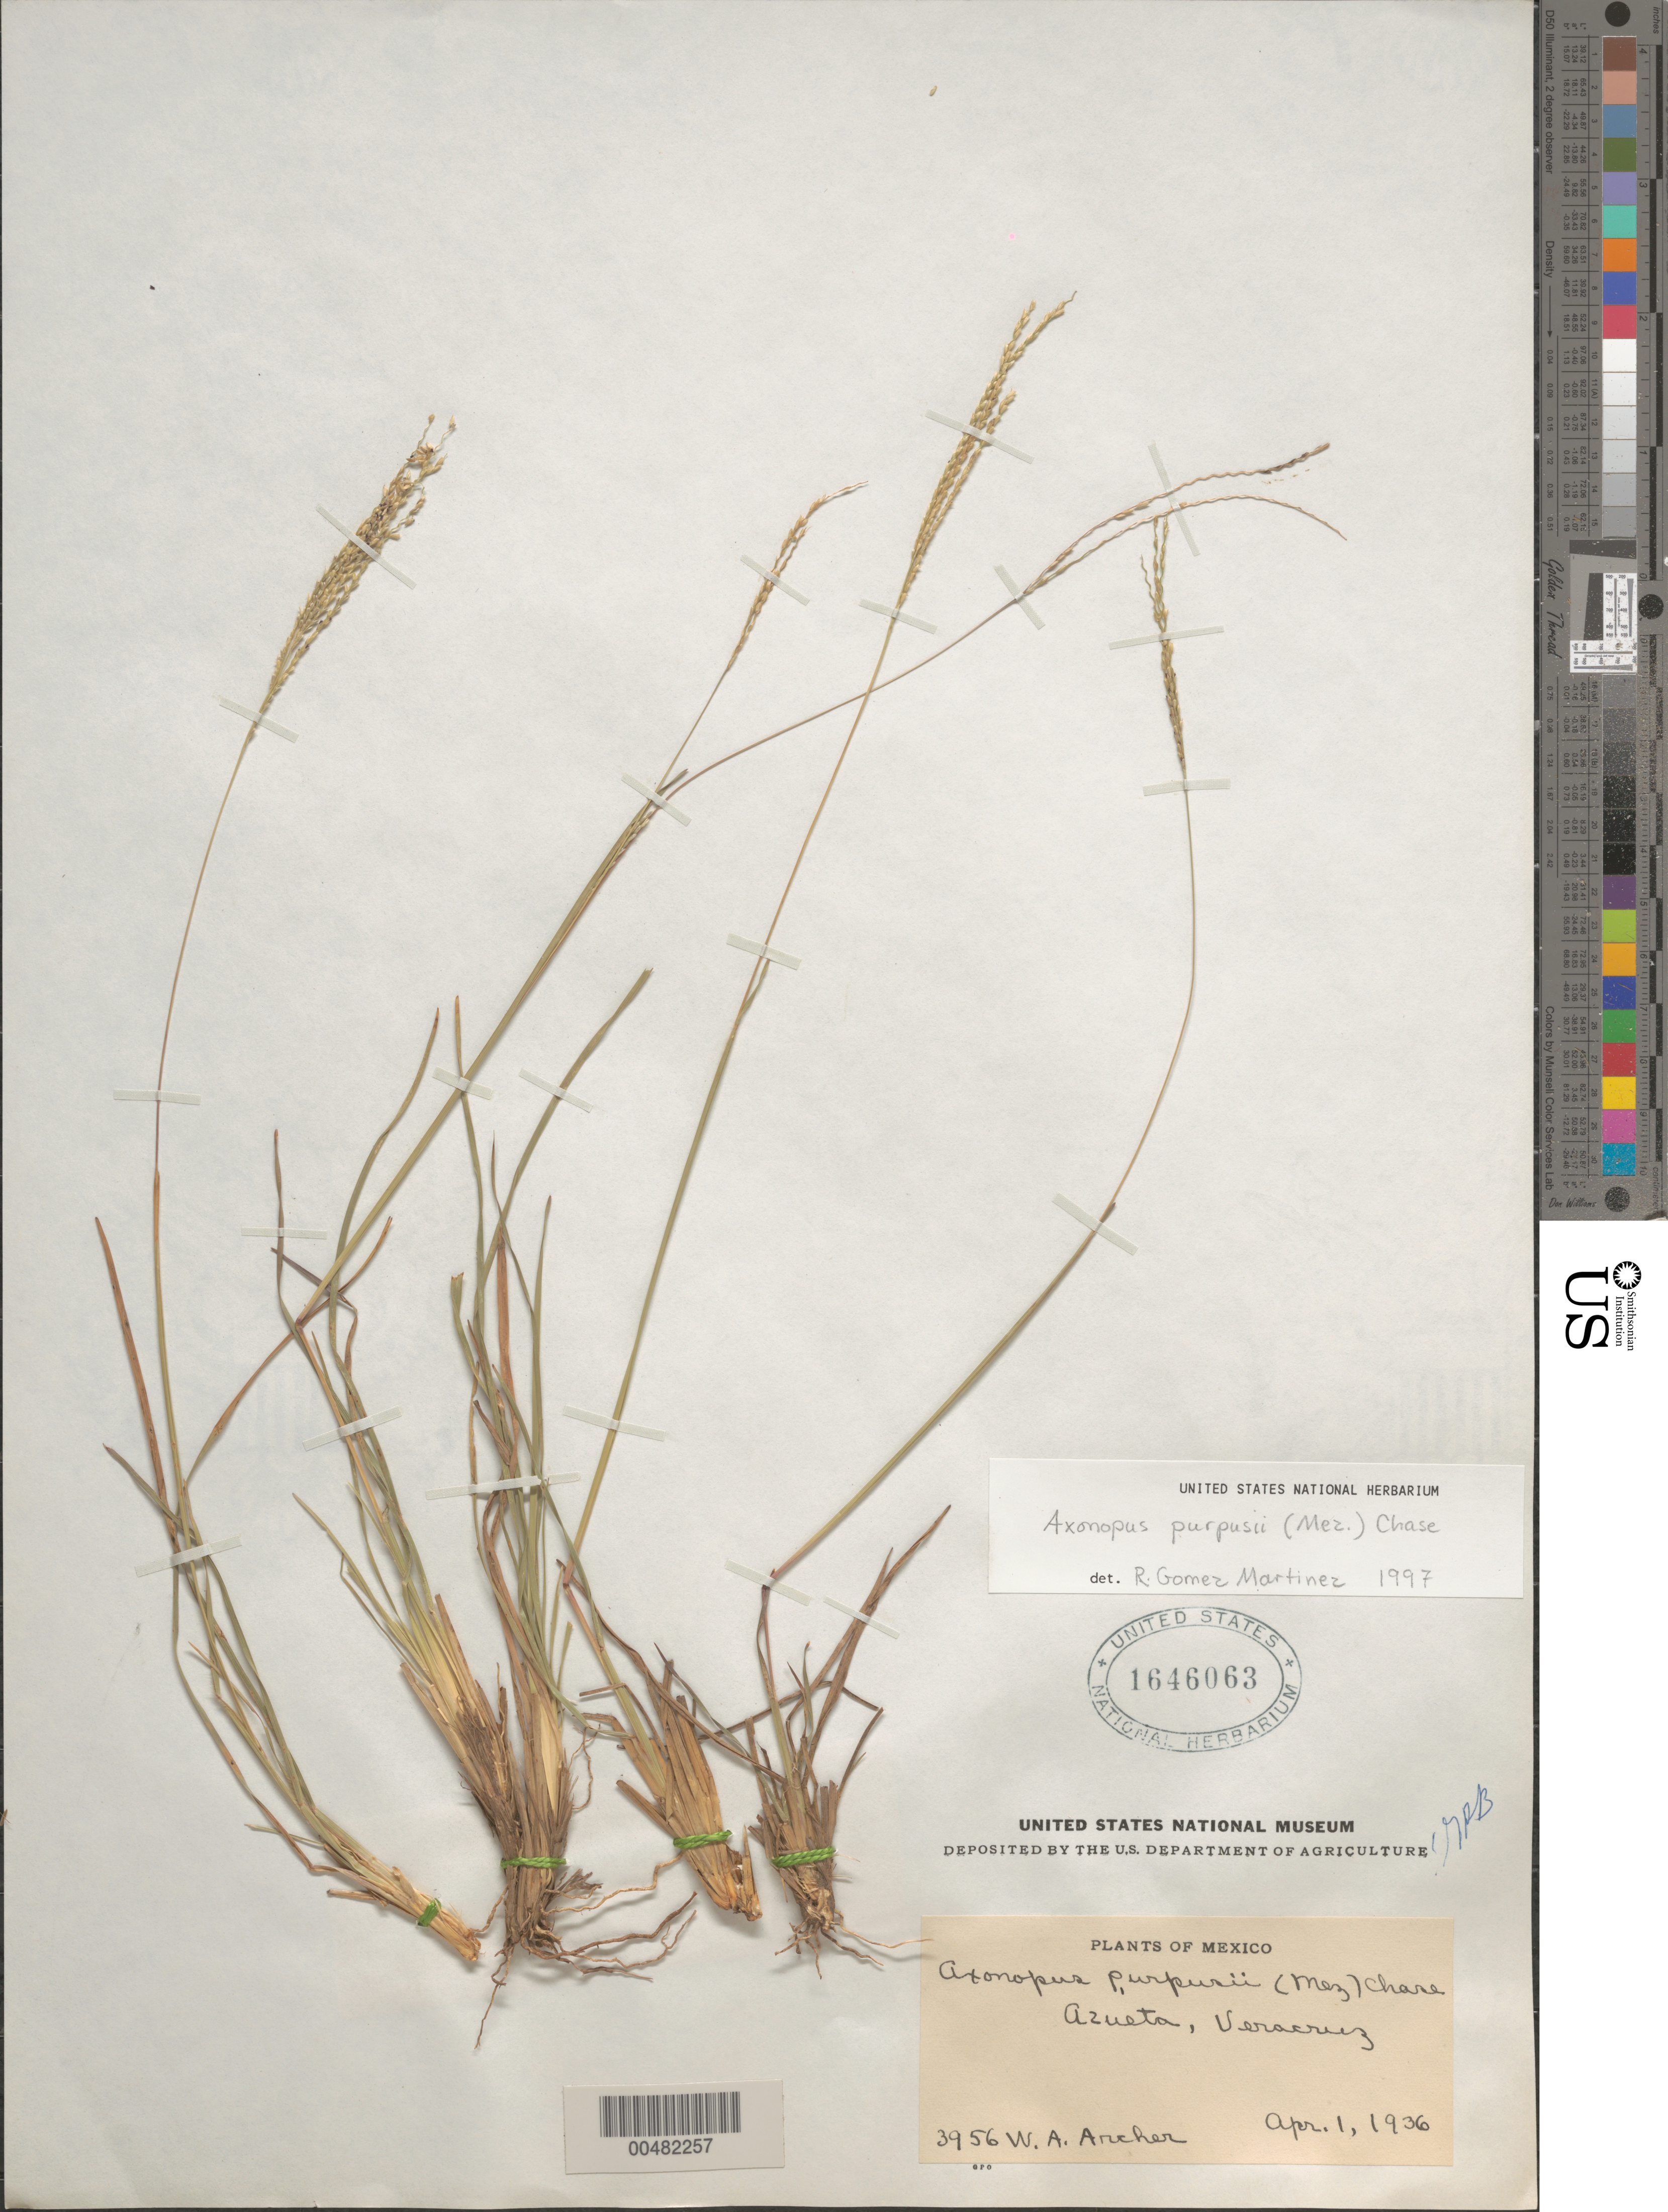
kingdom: Plantae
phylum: Tracheophyta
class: Liliopsida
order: Poales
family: Poaceae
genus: Axonopus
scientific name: Axonopus purpusii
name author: (Mez) Chase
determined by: Black, G. A.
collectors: W. A. Archer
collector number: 3956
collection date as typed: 1 Apr 1936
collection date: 1936-04-01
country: Mexico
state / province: Veracruz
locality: Azueta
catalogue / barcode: US 1646063